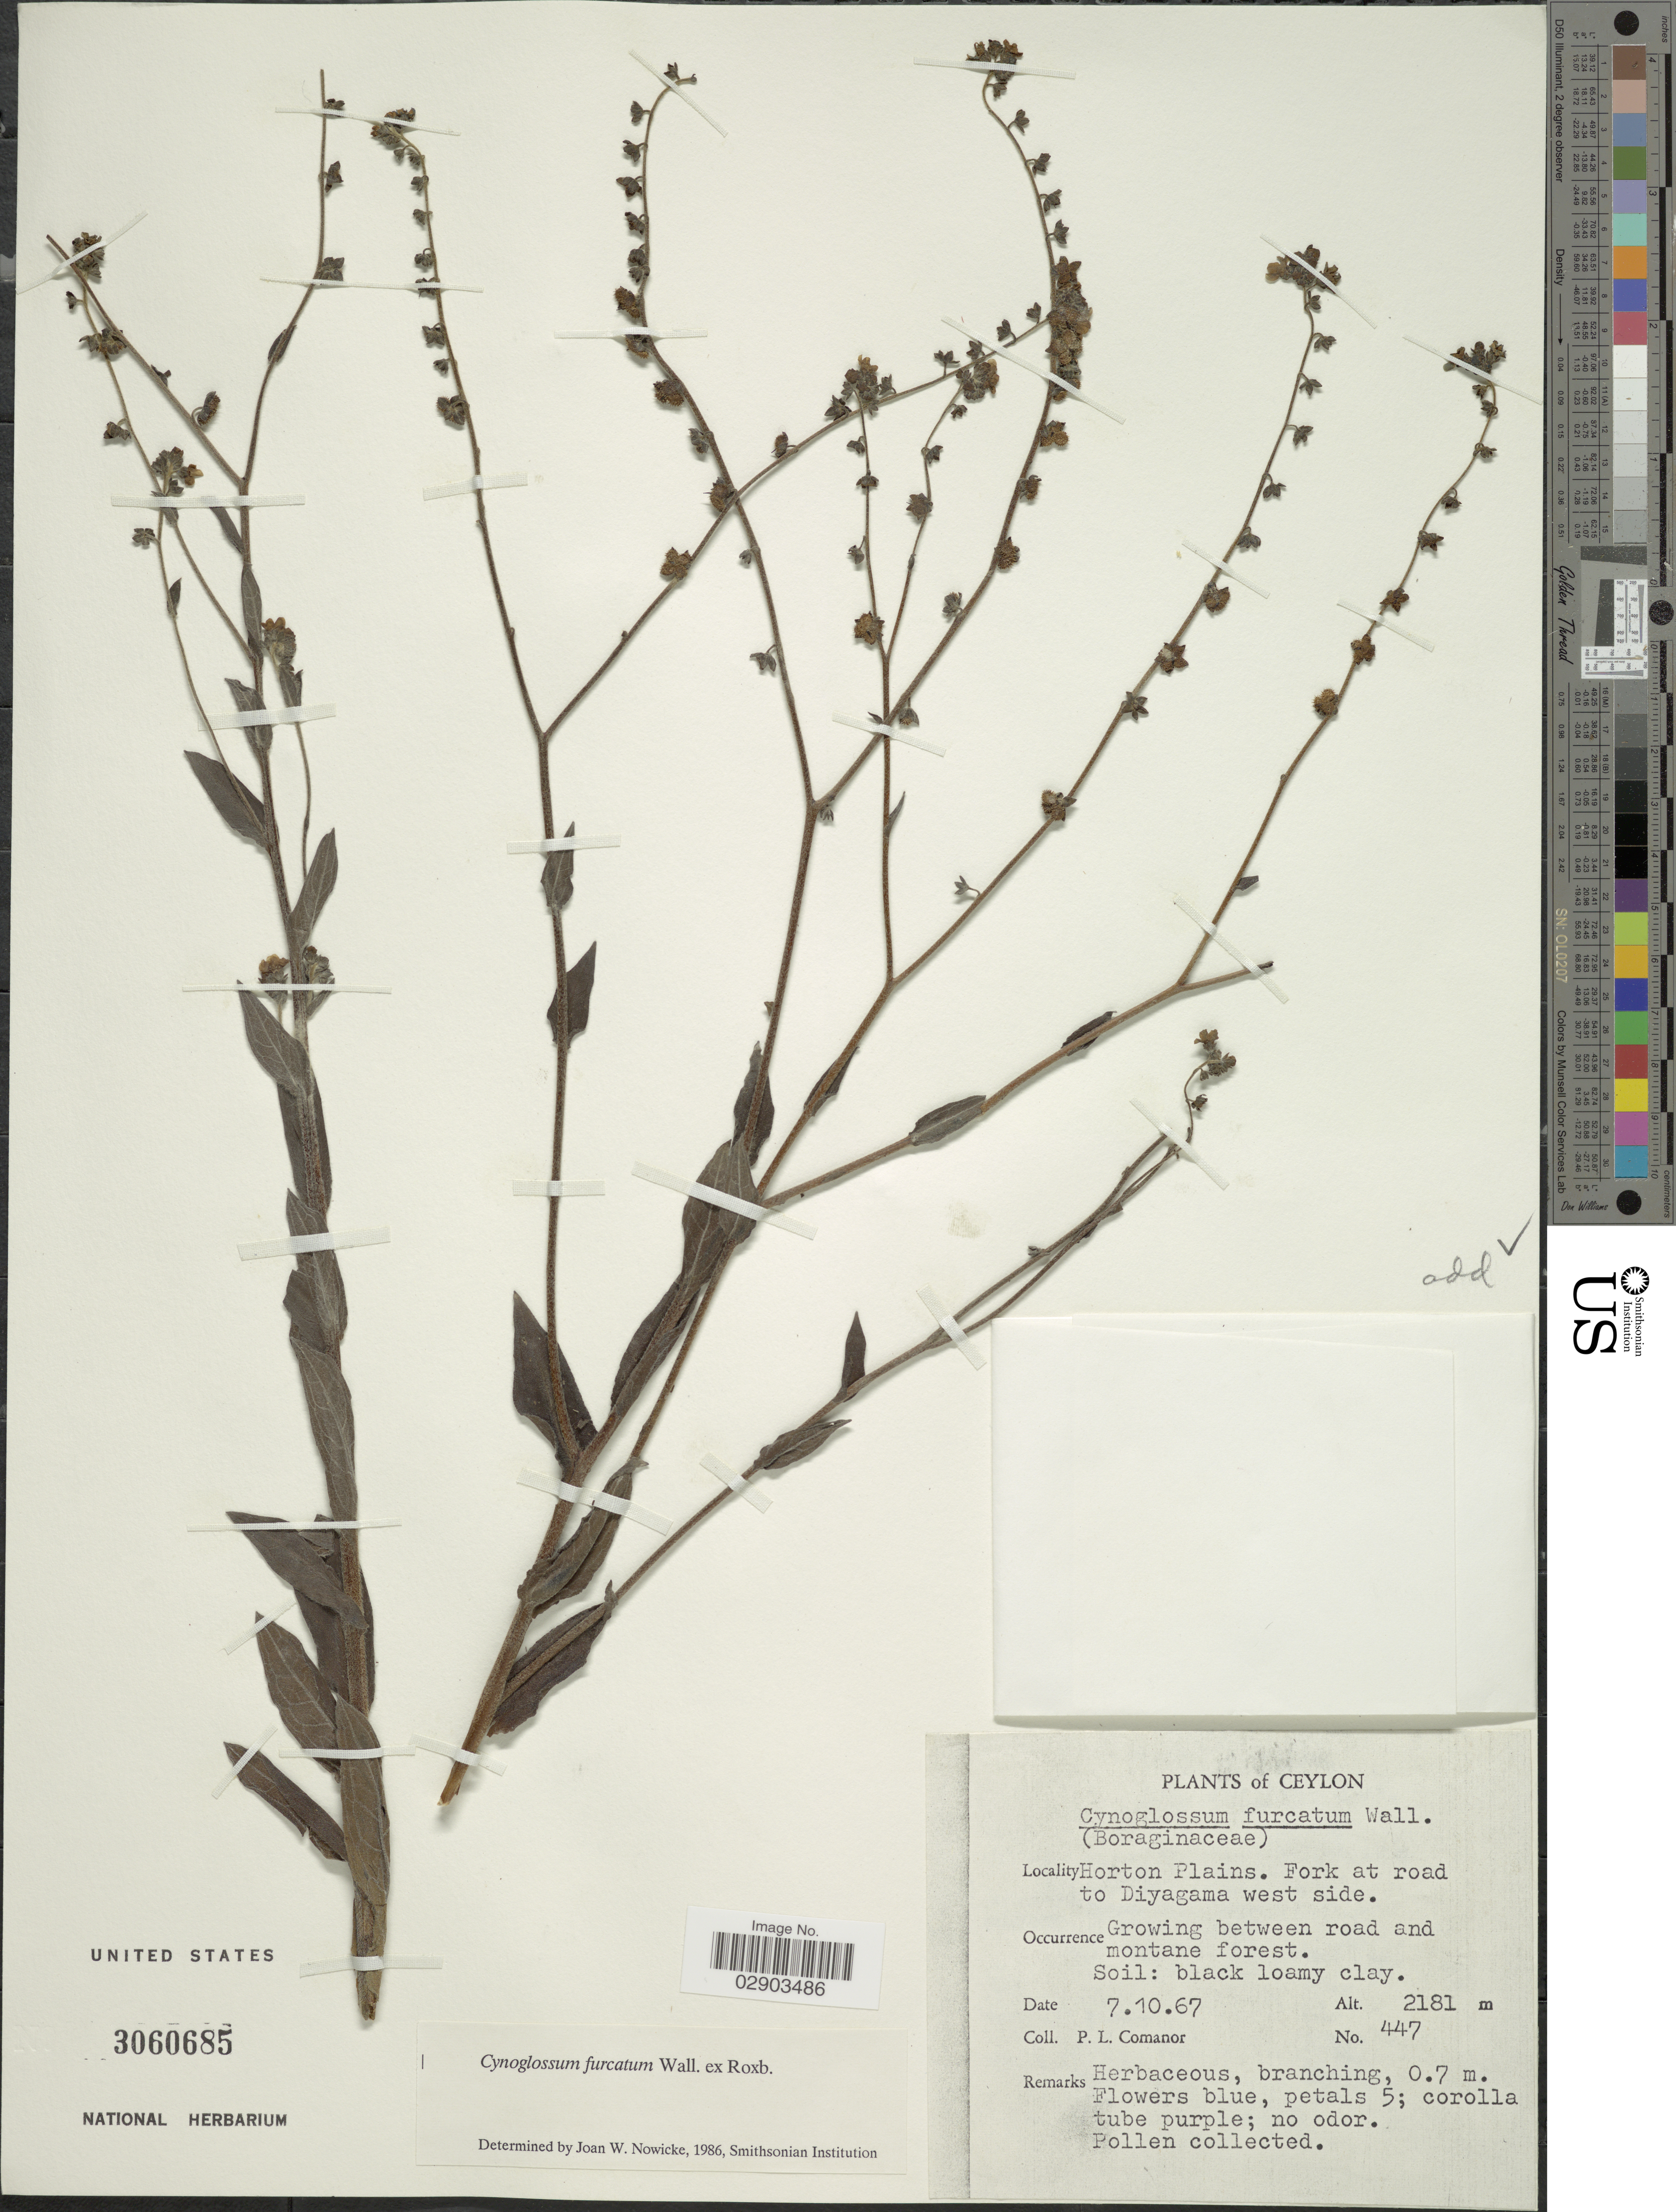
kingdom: Plantae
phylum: Tracheophyta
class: Magnoliopsida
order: Boraginales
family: Boraginaceae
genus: Cynoglossum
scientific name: Cynoglossum furcatum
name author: Wall.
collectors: P. Comanor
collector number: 447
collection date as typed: Transcribed d/m/y: 7/10/67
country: Sri Lanka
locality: Ceylon. Horton Plains. Fork at road to Diyagama west side.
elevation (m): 2181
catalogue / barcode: US 3060685